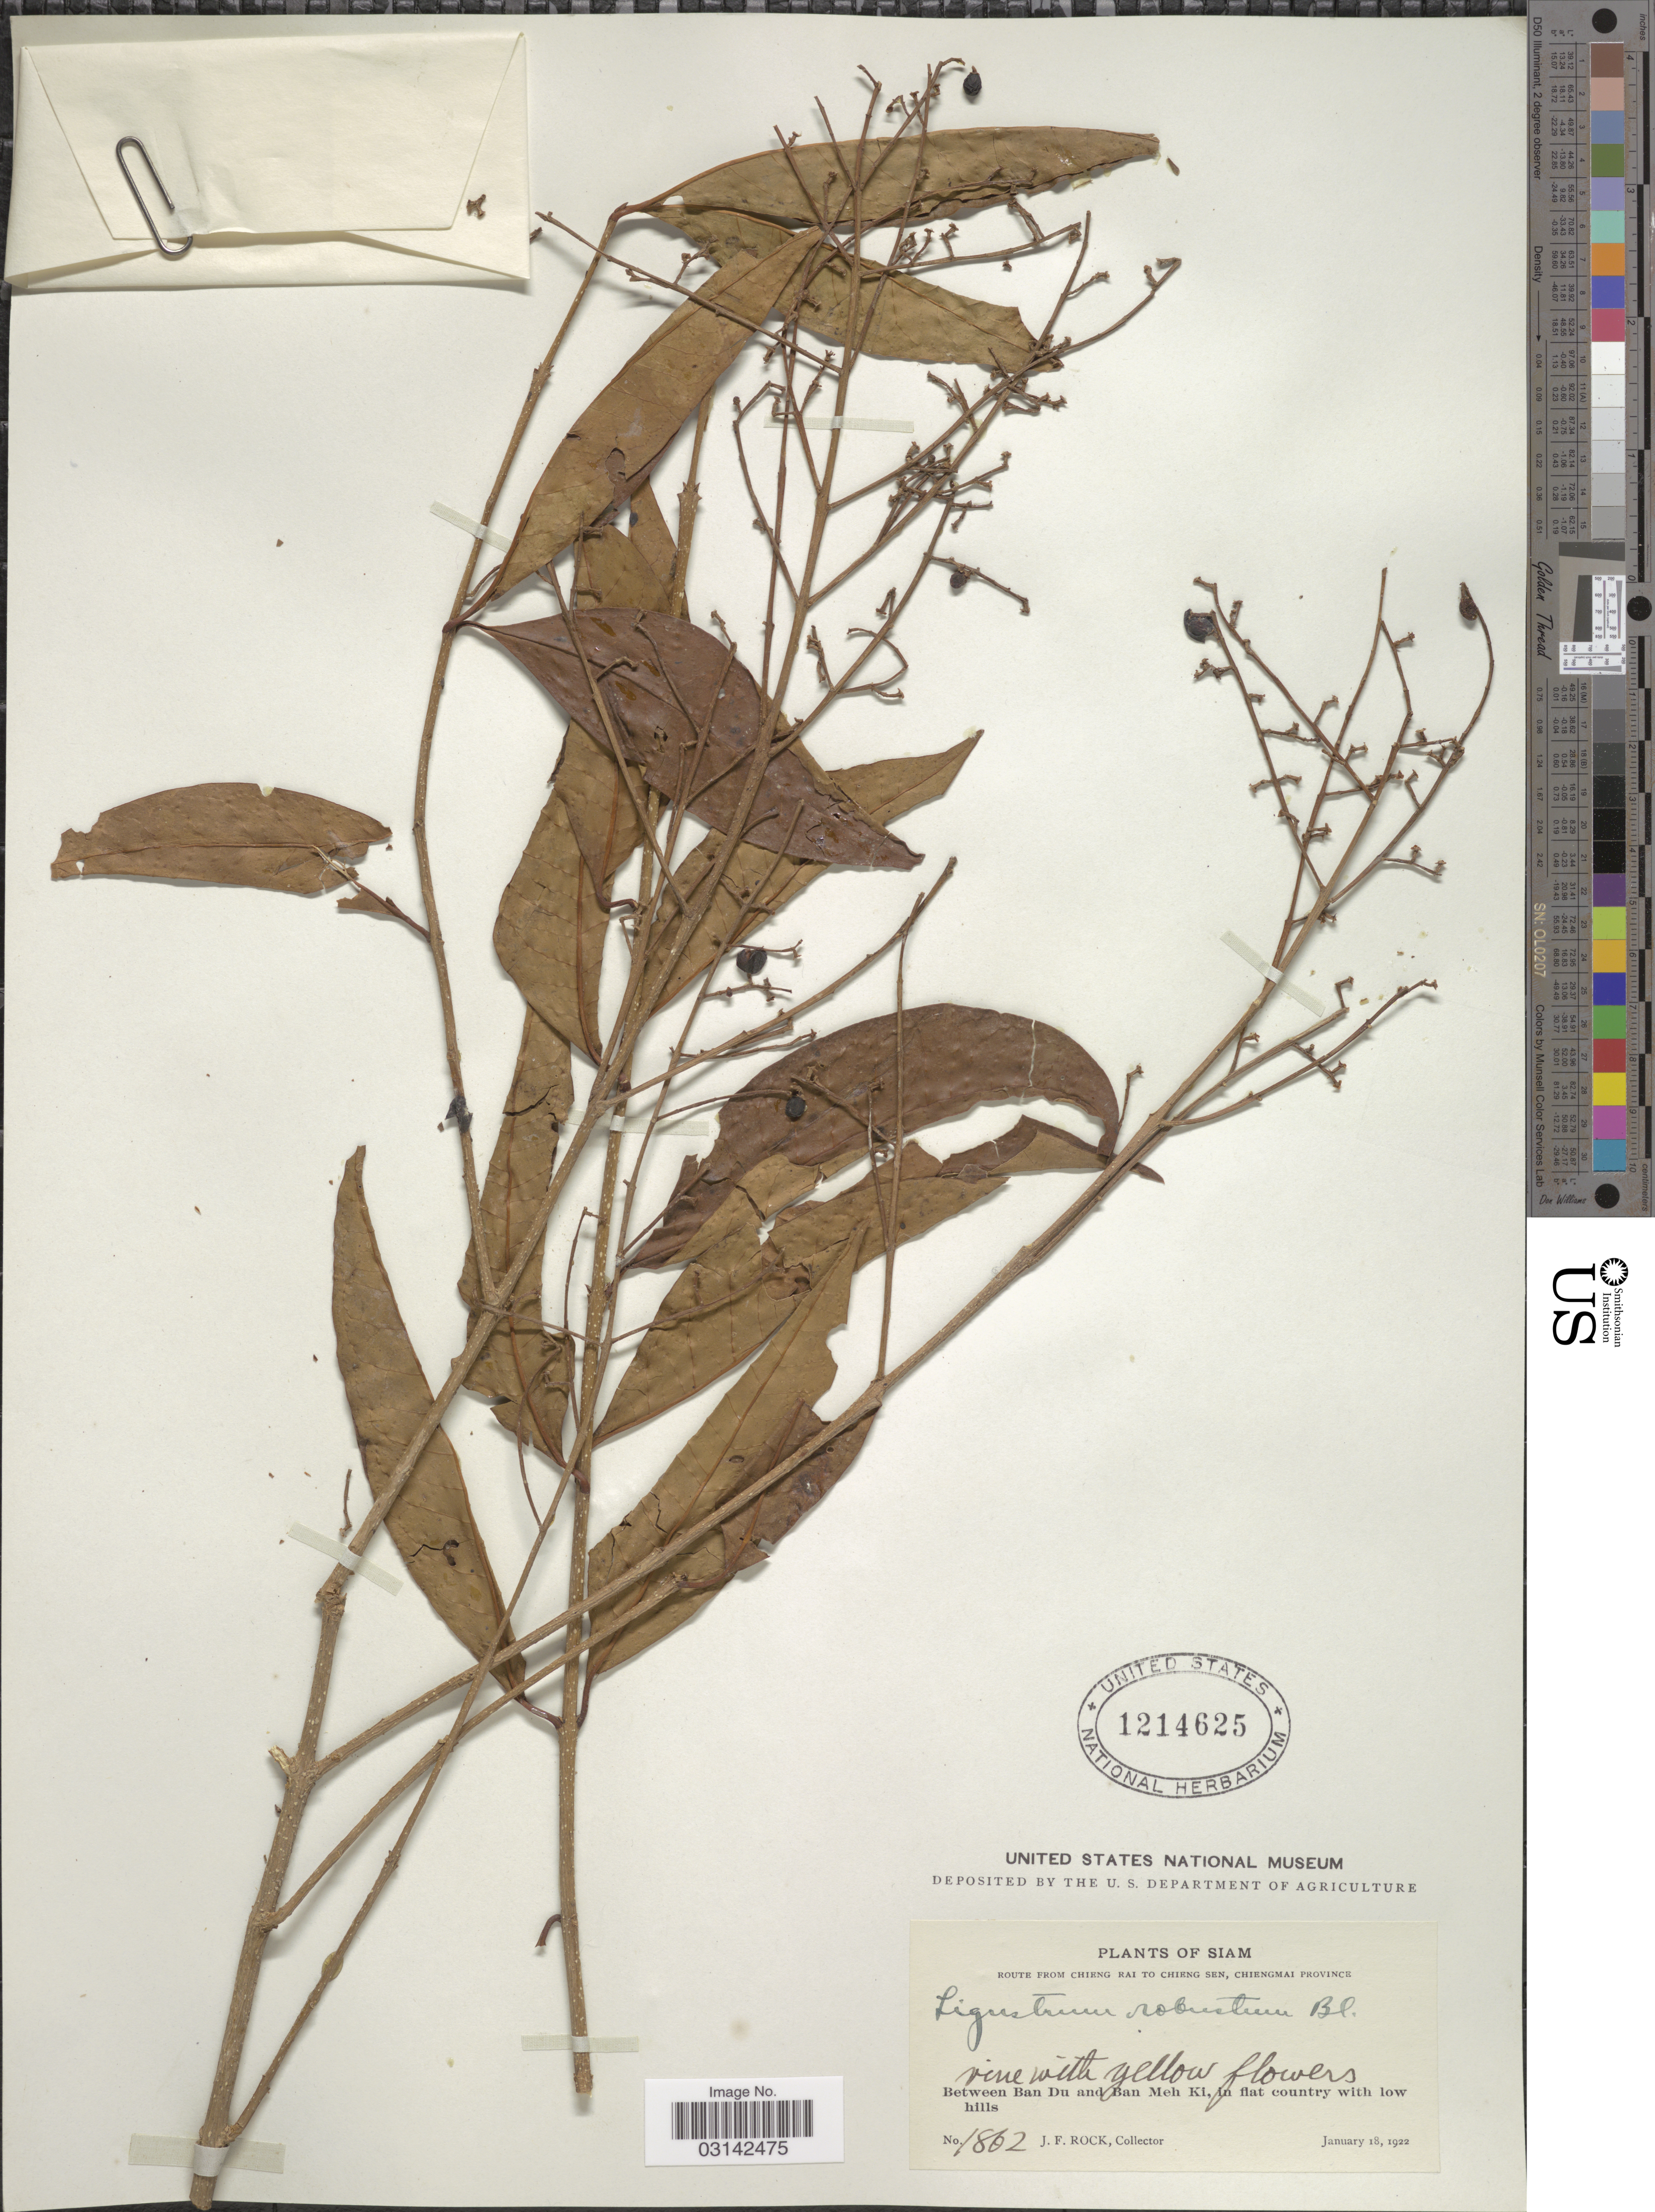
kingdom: Plantae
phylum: Tracheophyta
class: Magnoliopsida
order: Lamiales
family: Oleaceae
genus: Ligustrum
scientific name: Ligustrum robustum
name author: (Roxb.) Blume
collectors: J. Rock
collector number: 1862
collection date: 1922-01-18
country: Thailand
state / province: Chiang Mai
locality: Siam, Route from Chieng Rai to Chieng Sen, Chiengmai Province. Between Ban Du and Ban Meh Ki, in flat country with low hills.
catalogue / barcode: US 1214625